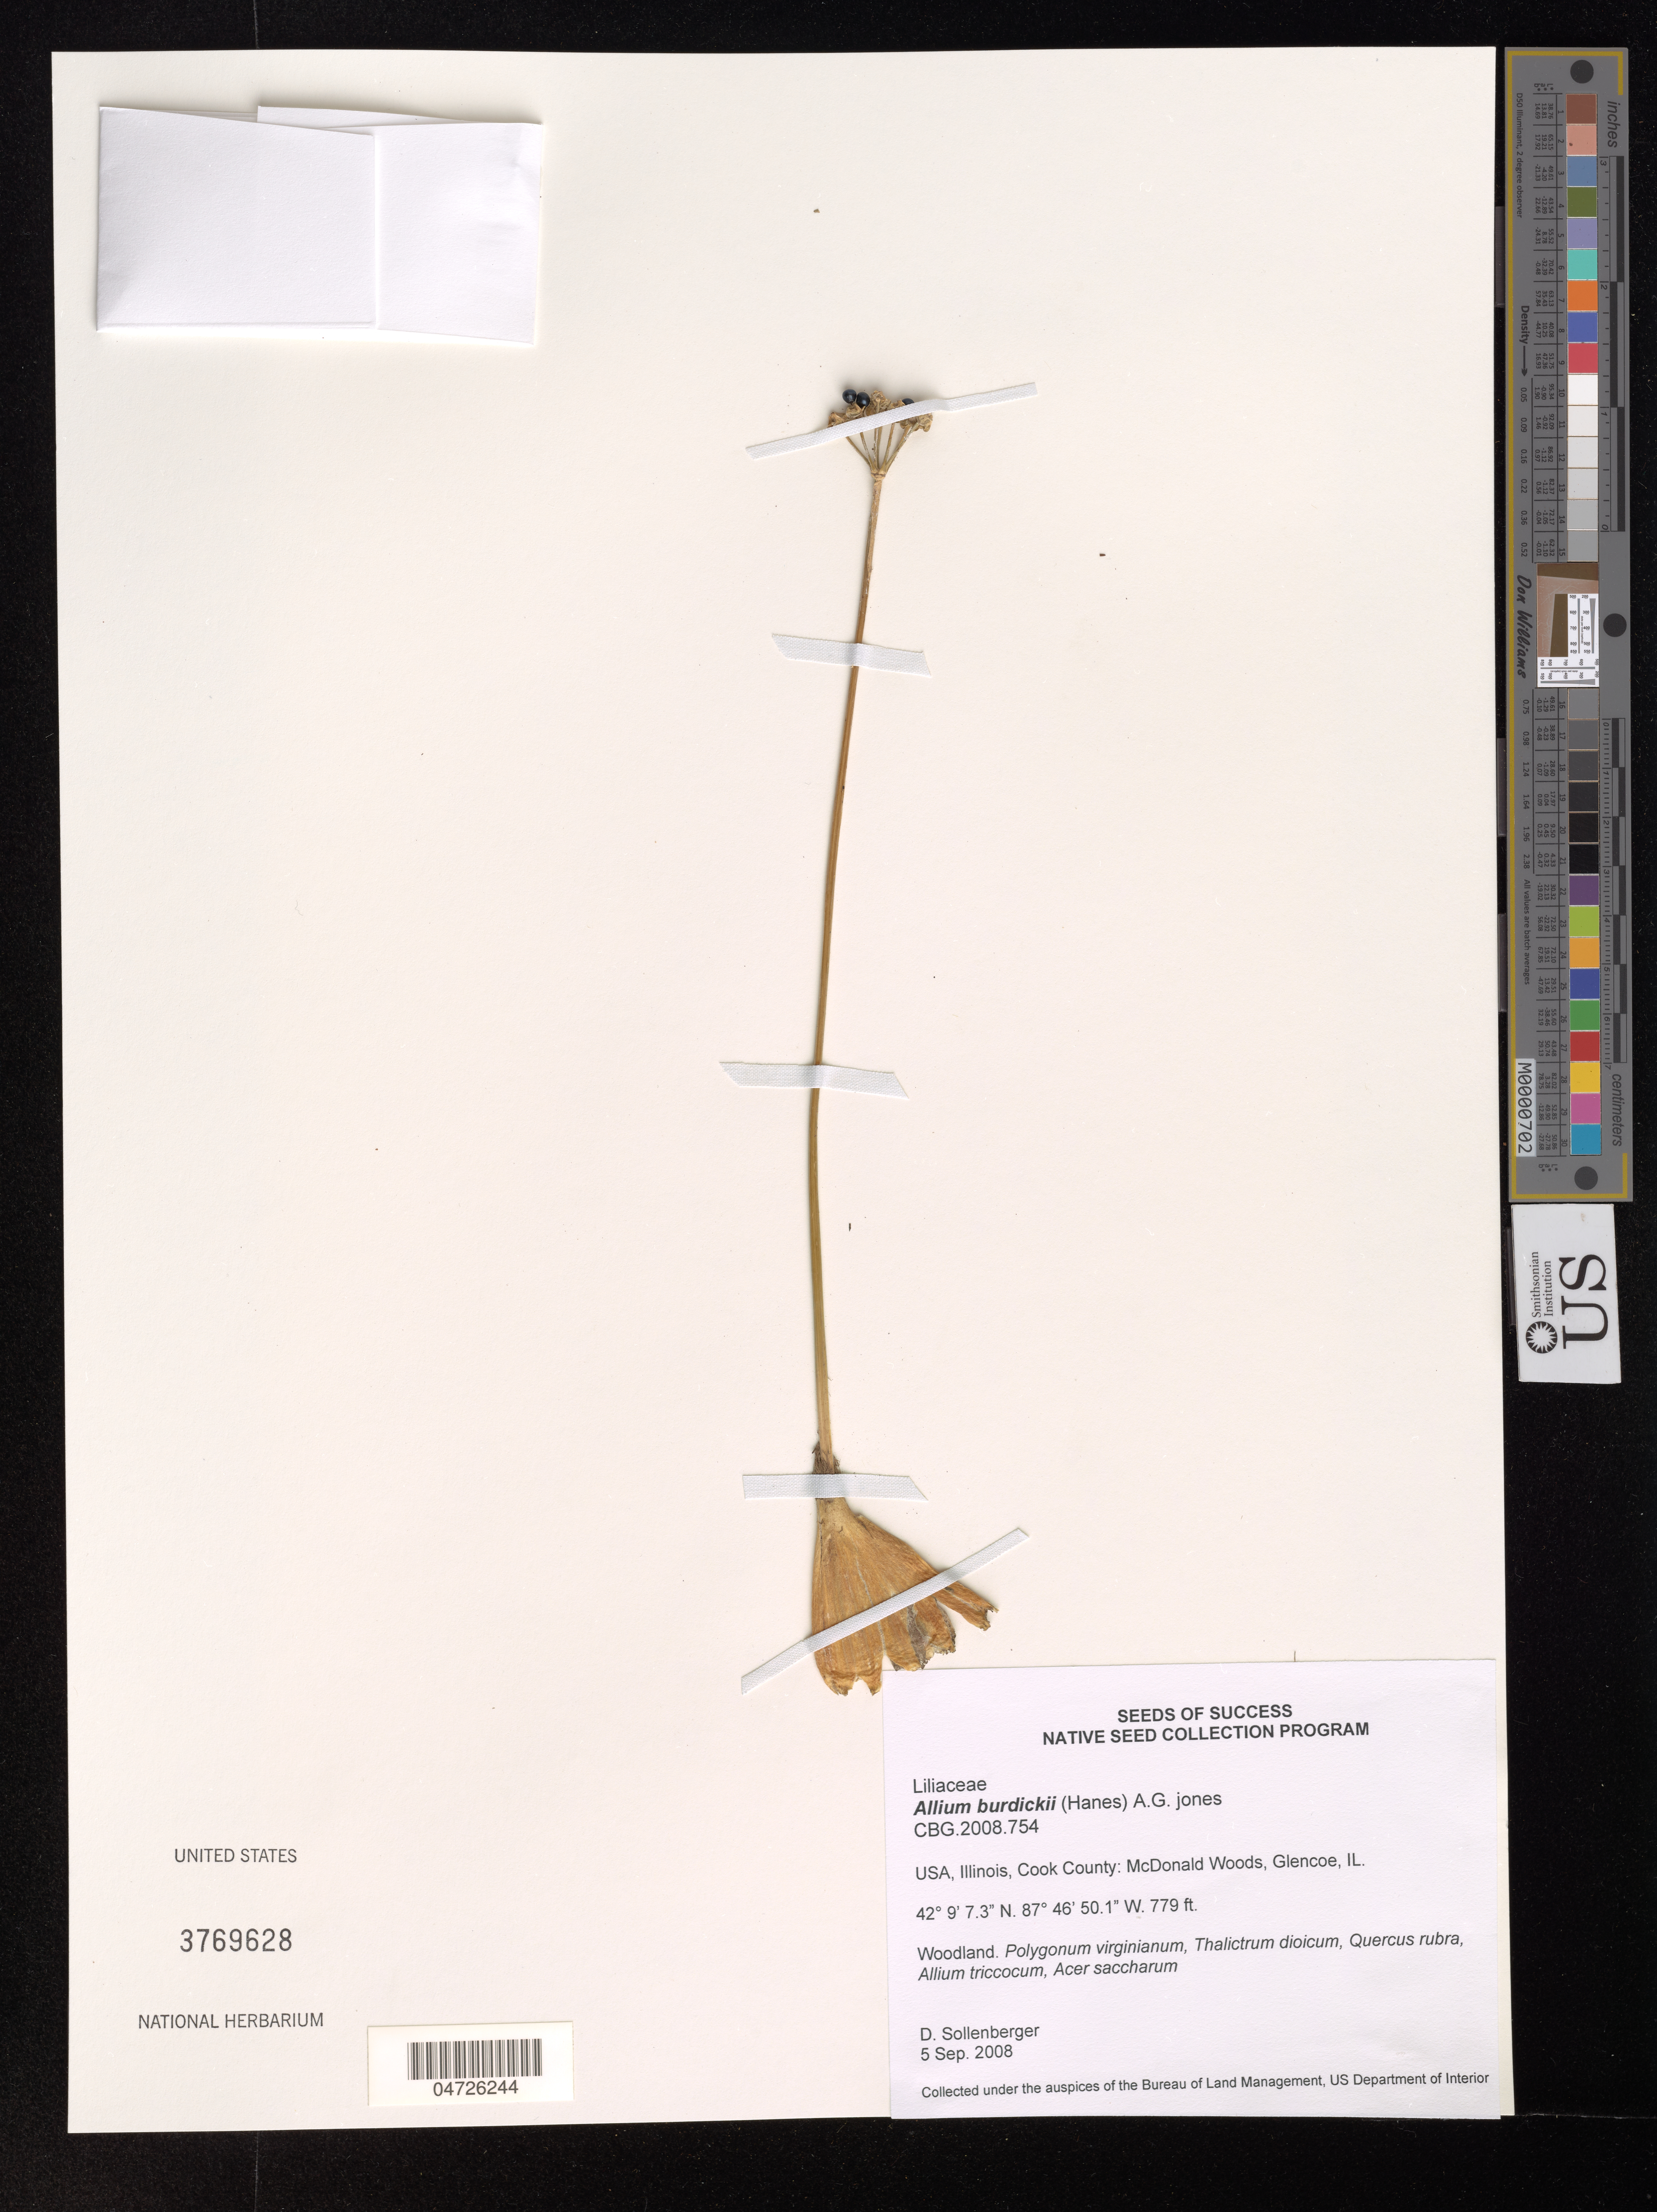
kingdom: Plantae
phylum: Tracheophyta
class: Liliopsida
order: Asparagales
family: Amaryllidaceae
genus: Allium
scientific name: Allium burdickii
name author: (Hanes) A.G. Jones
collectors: D. Sollenberger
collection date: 2008-09-05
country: United States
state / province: Illinois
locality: Cook County: McDonald Woods, Glencoe.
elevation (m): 237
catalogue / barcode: US 3769628